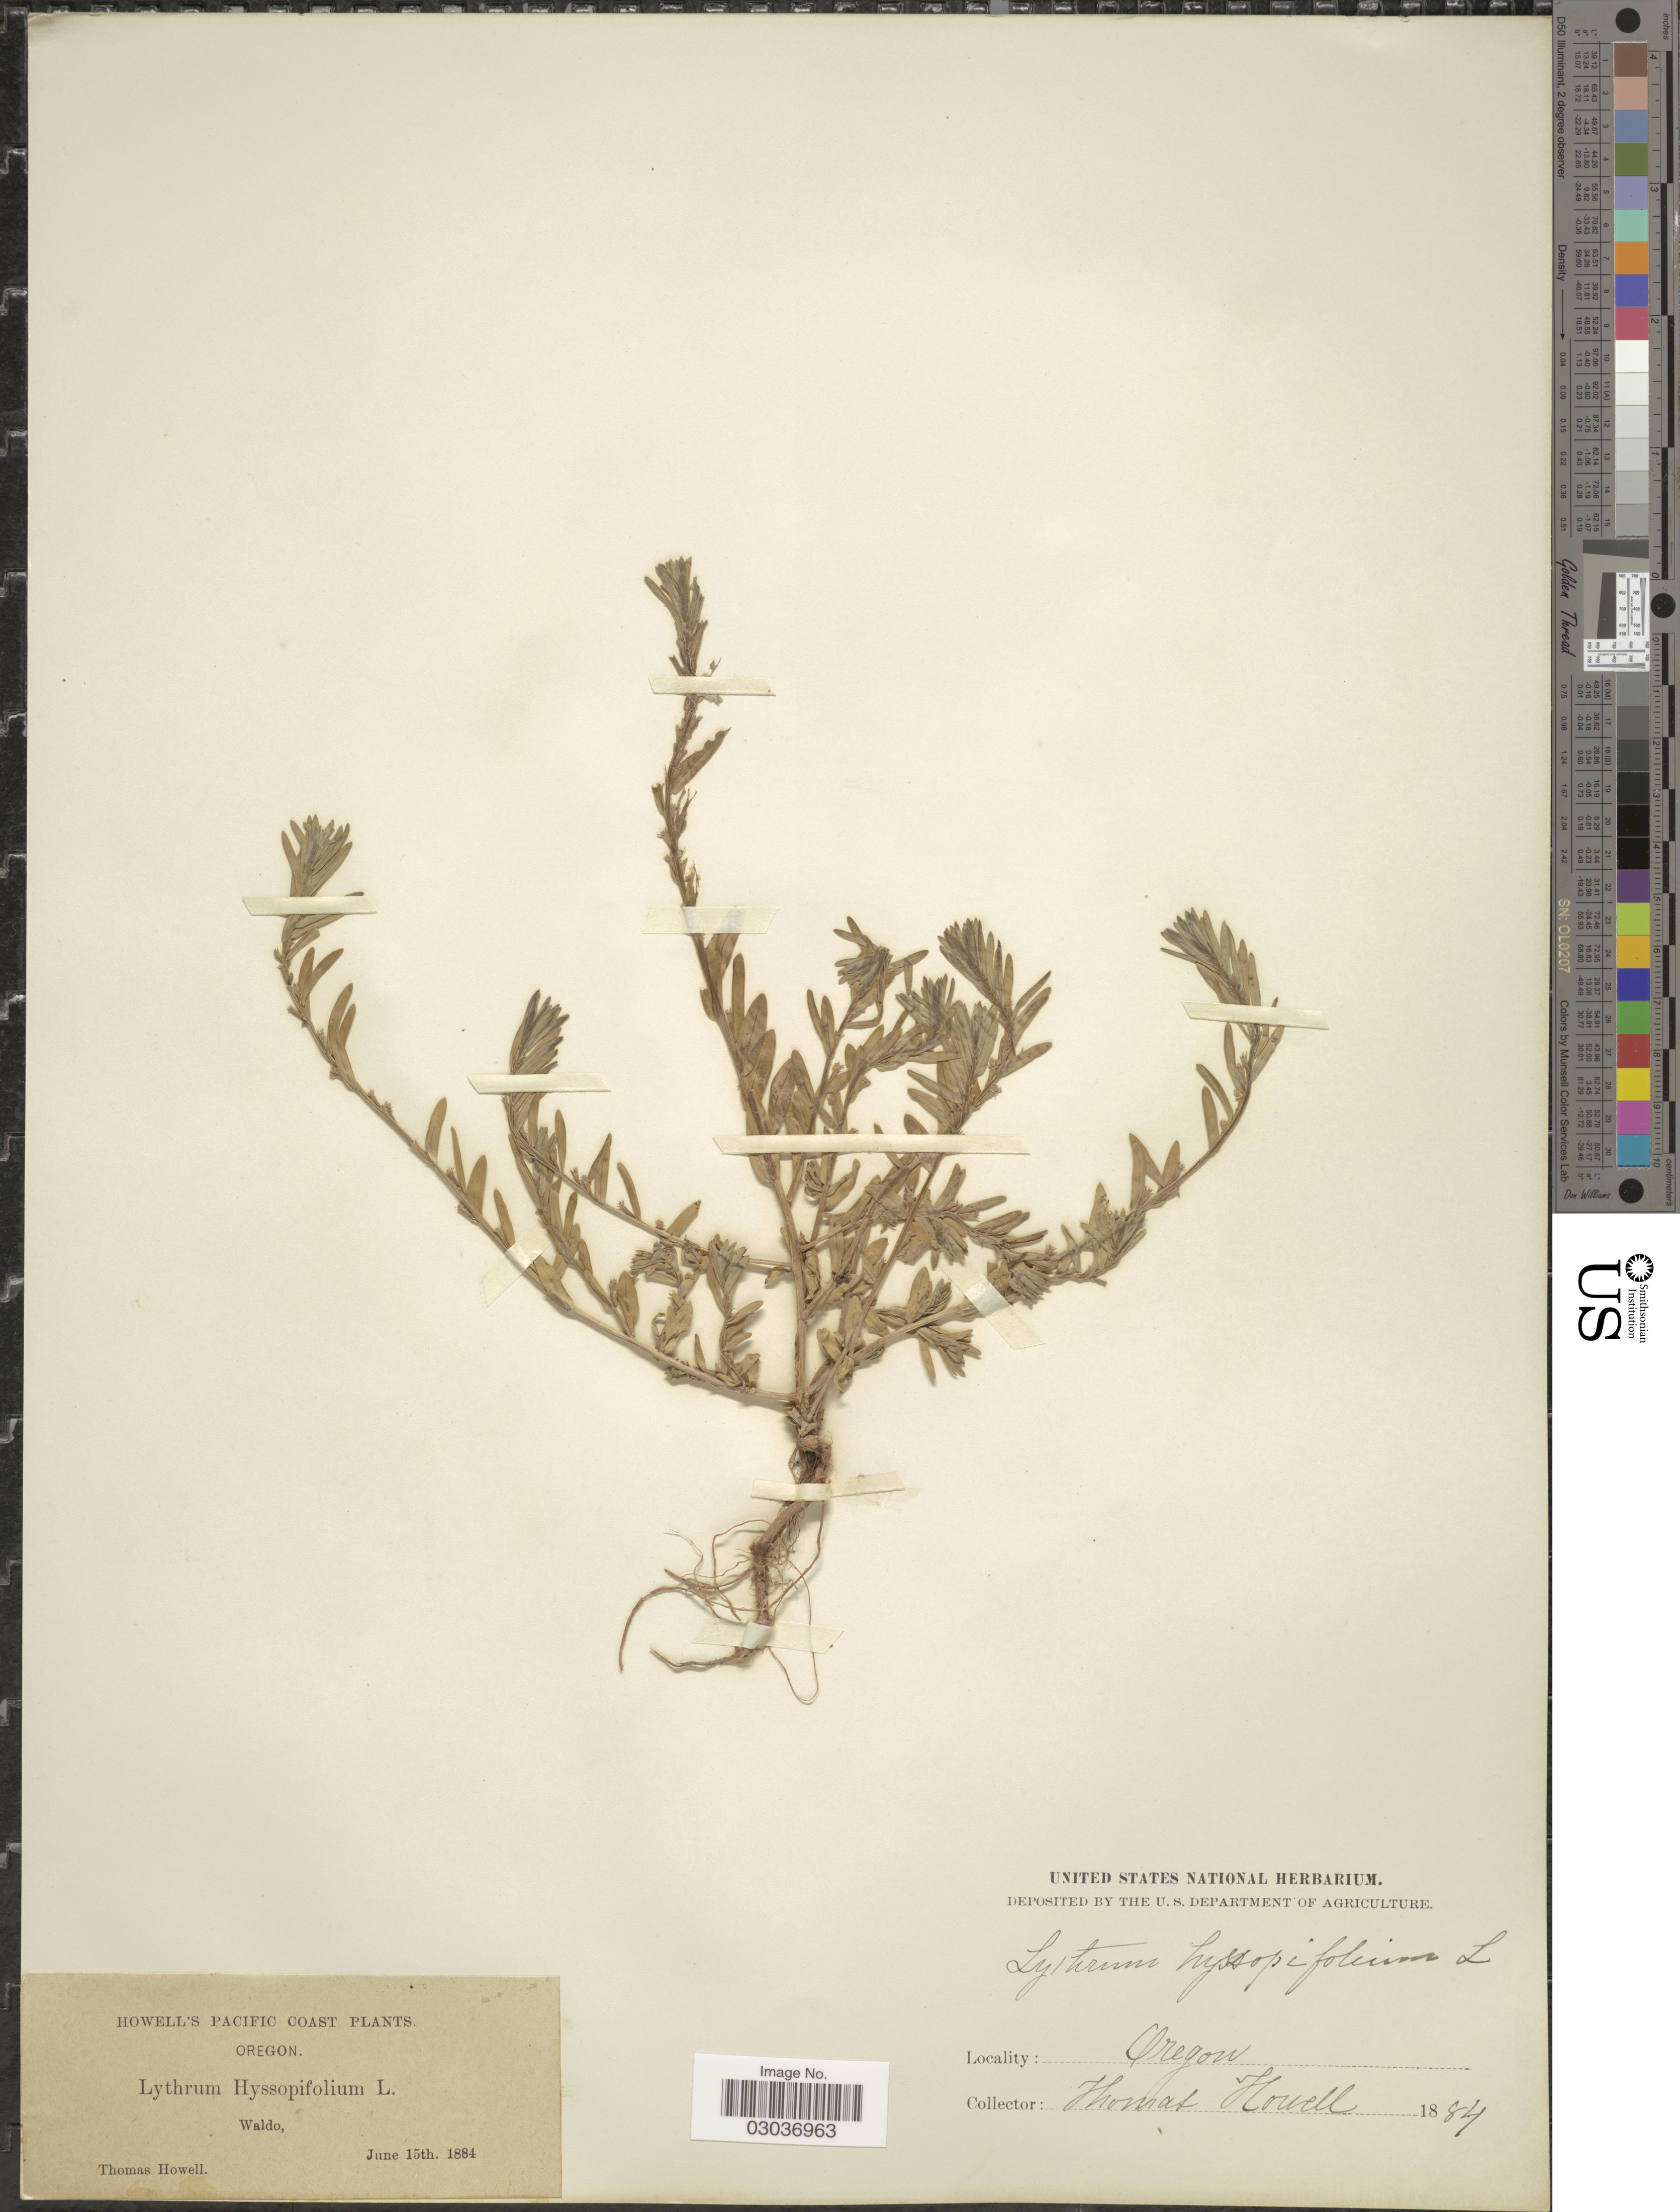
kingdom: Plantae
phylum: Tracheophyta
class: Magnoliopsida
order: Myrtales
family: Lythraceae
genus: Lythrum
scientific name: Lythrum hyssopifolia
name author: L.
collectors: T. Howell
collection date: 1884-06-15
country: United States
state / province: Oregon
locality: Howell's Pacific Coast, Waldo.